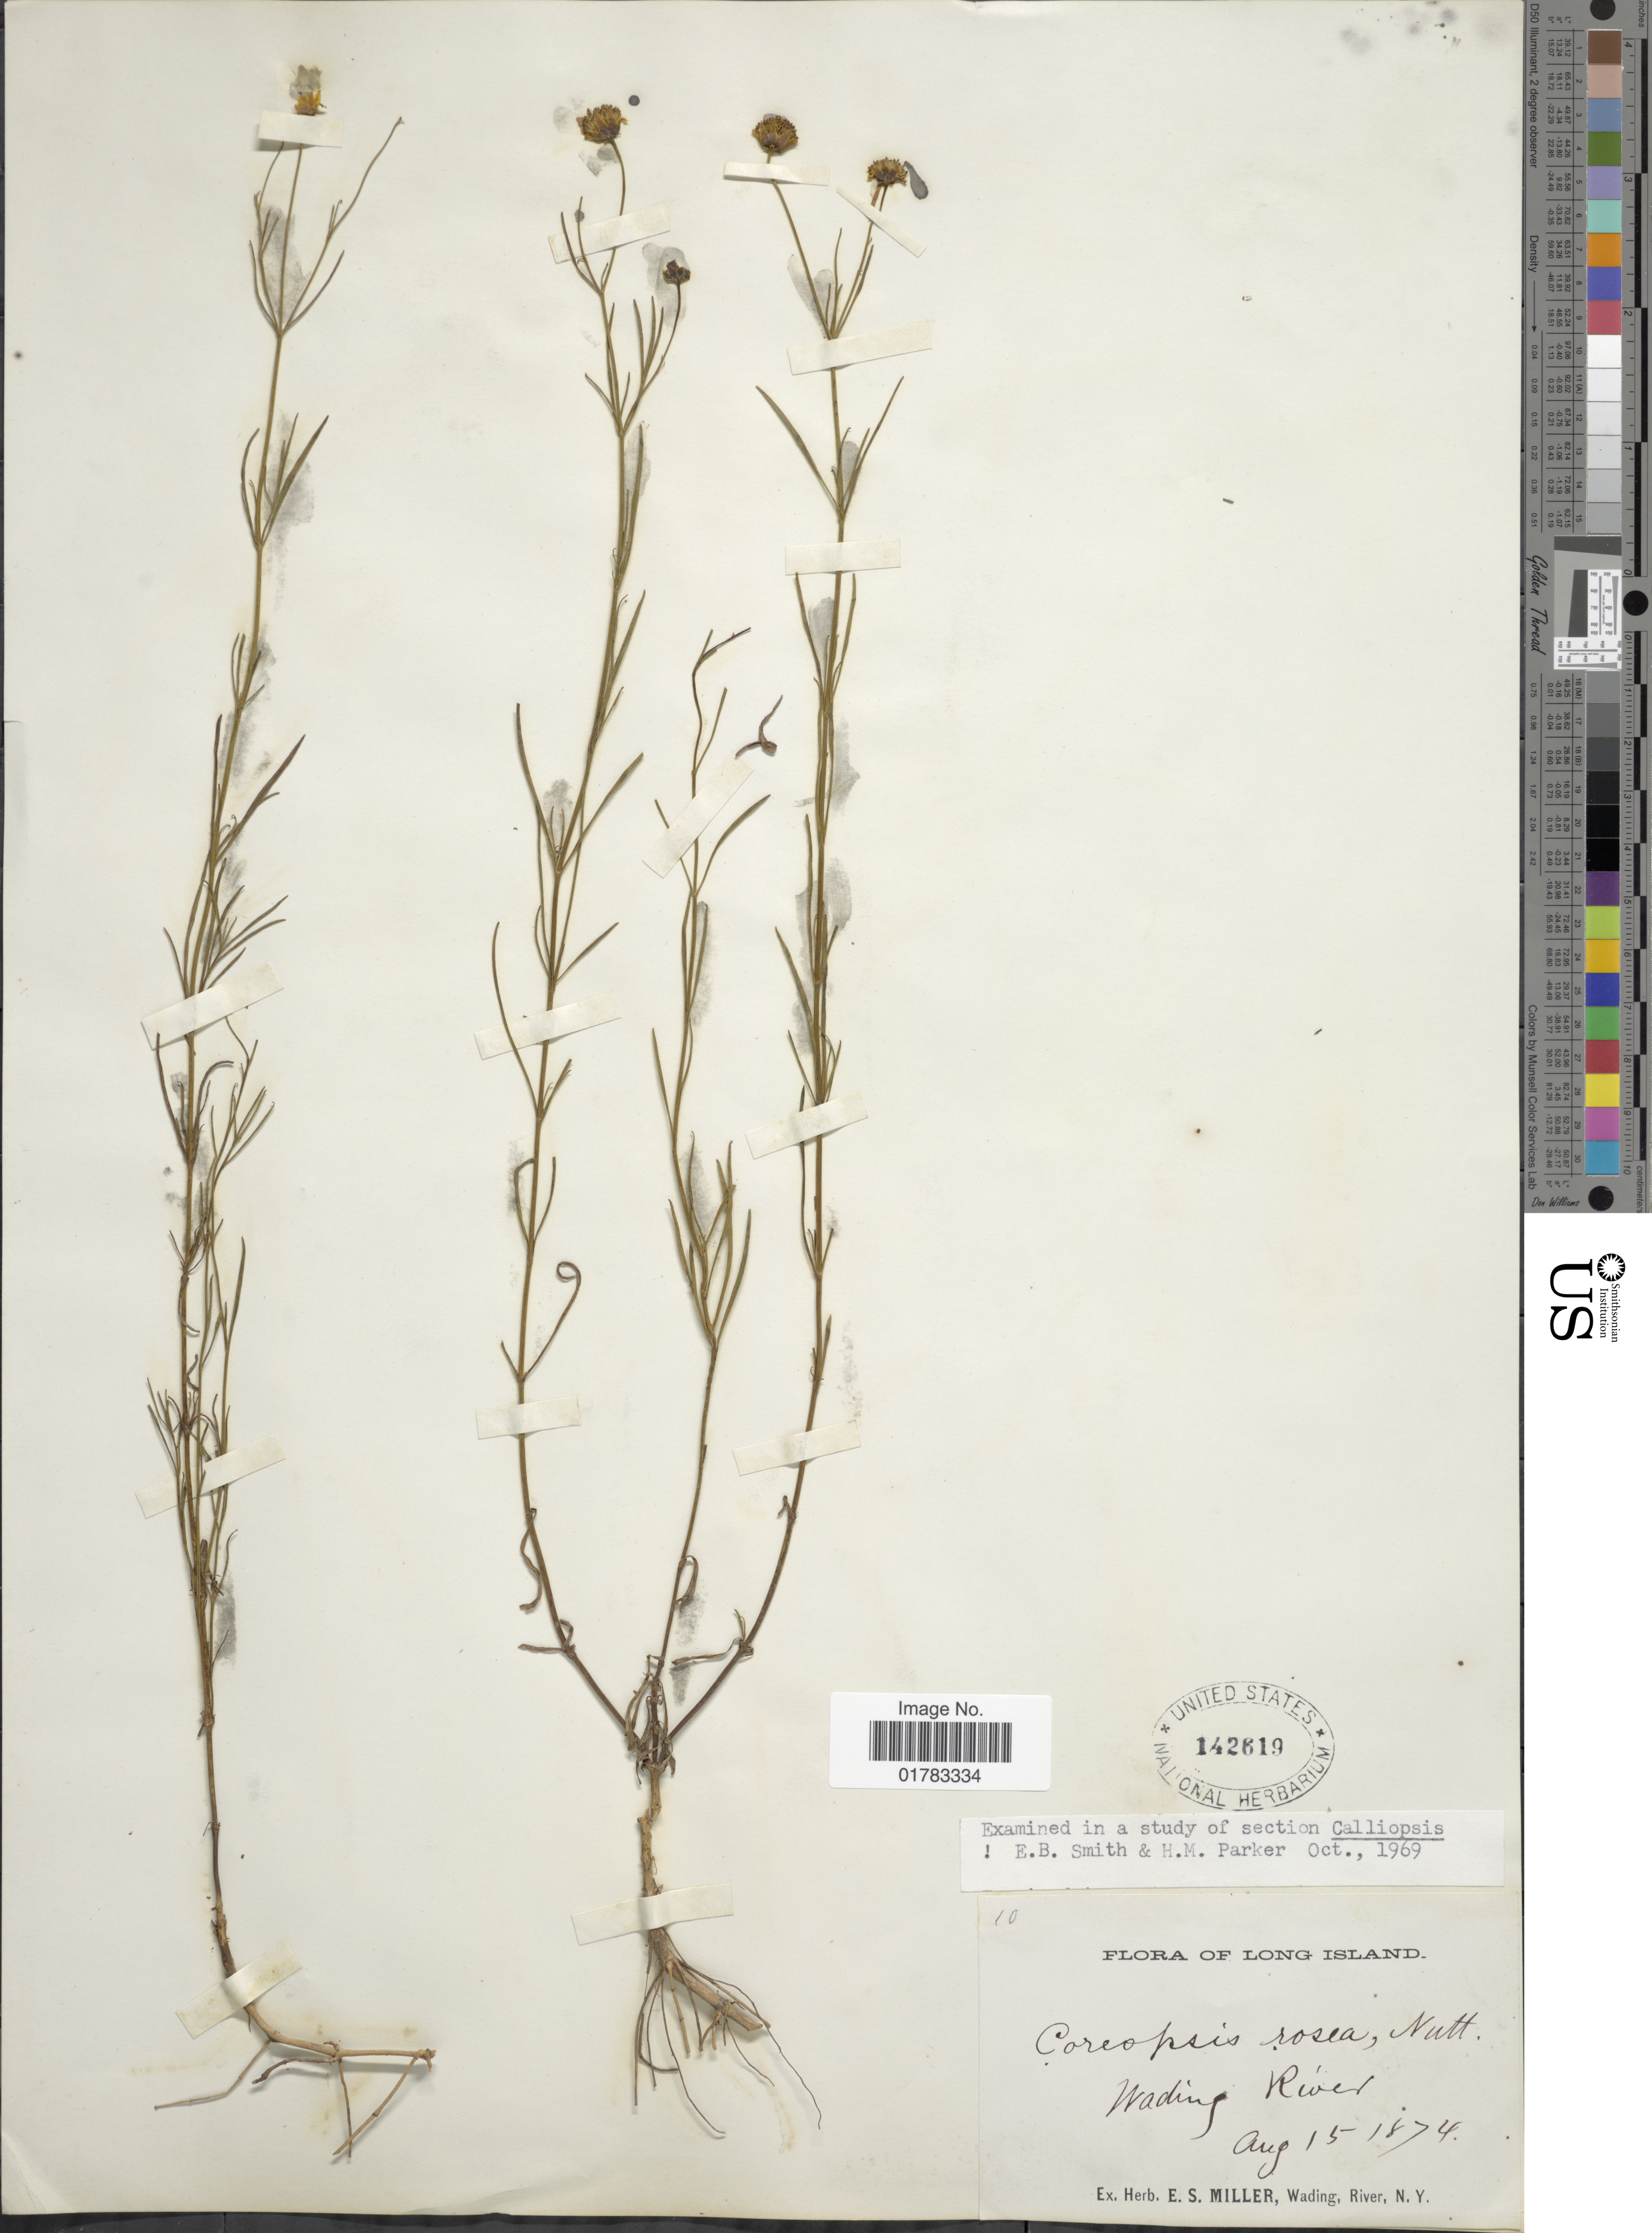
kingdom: Plantae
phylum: Tracheophyta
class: Magnoliopsida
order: Asterales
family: Asteraceae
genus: Coreopsis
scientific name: Coreopsis rosea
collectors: ex herb. E. S. Miller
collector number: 10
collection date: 1874-08-15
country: United States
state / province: New York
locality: Long Island, Wading River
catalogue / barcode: US 142619